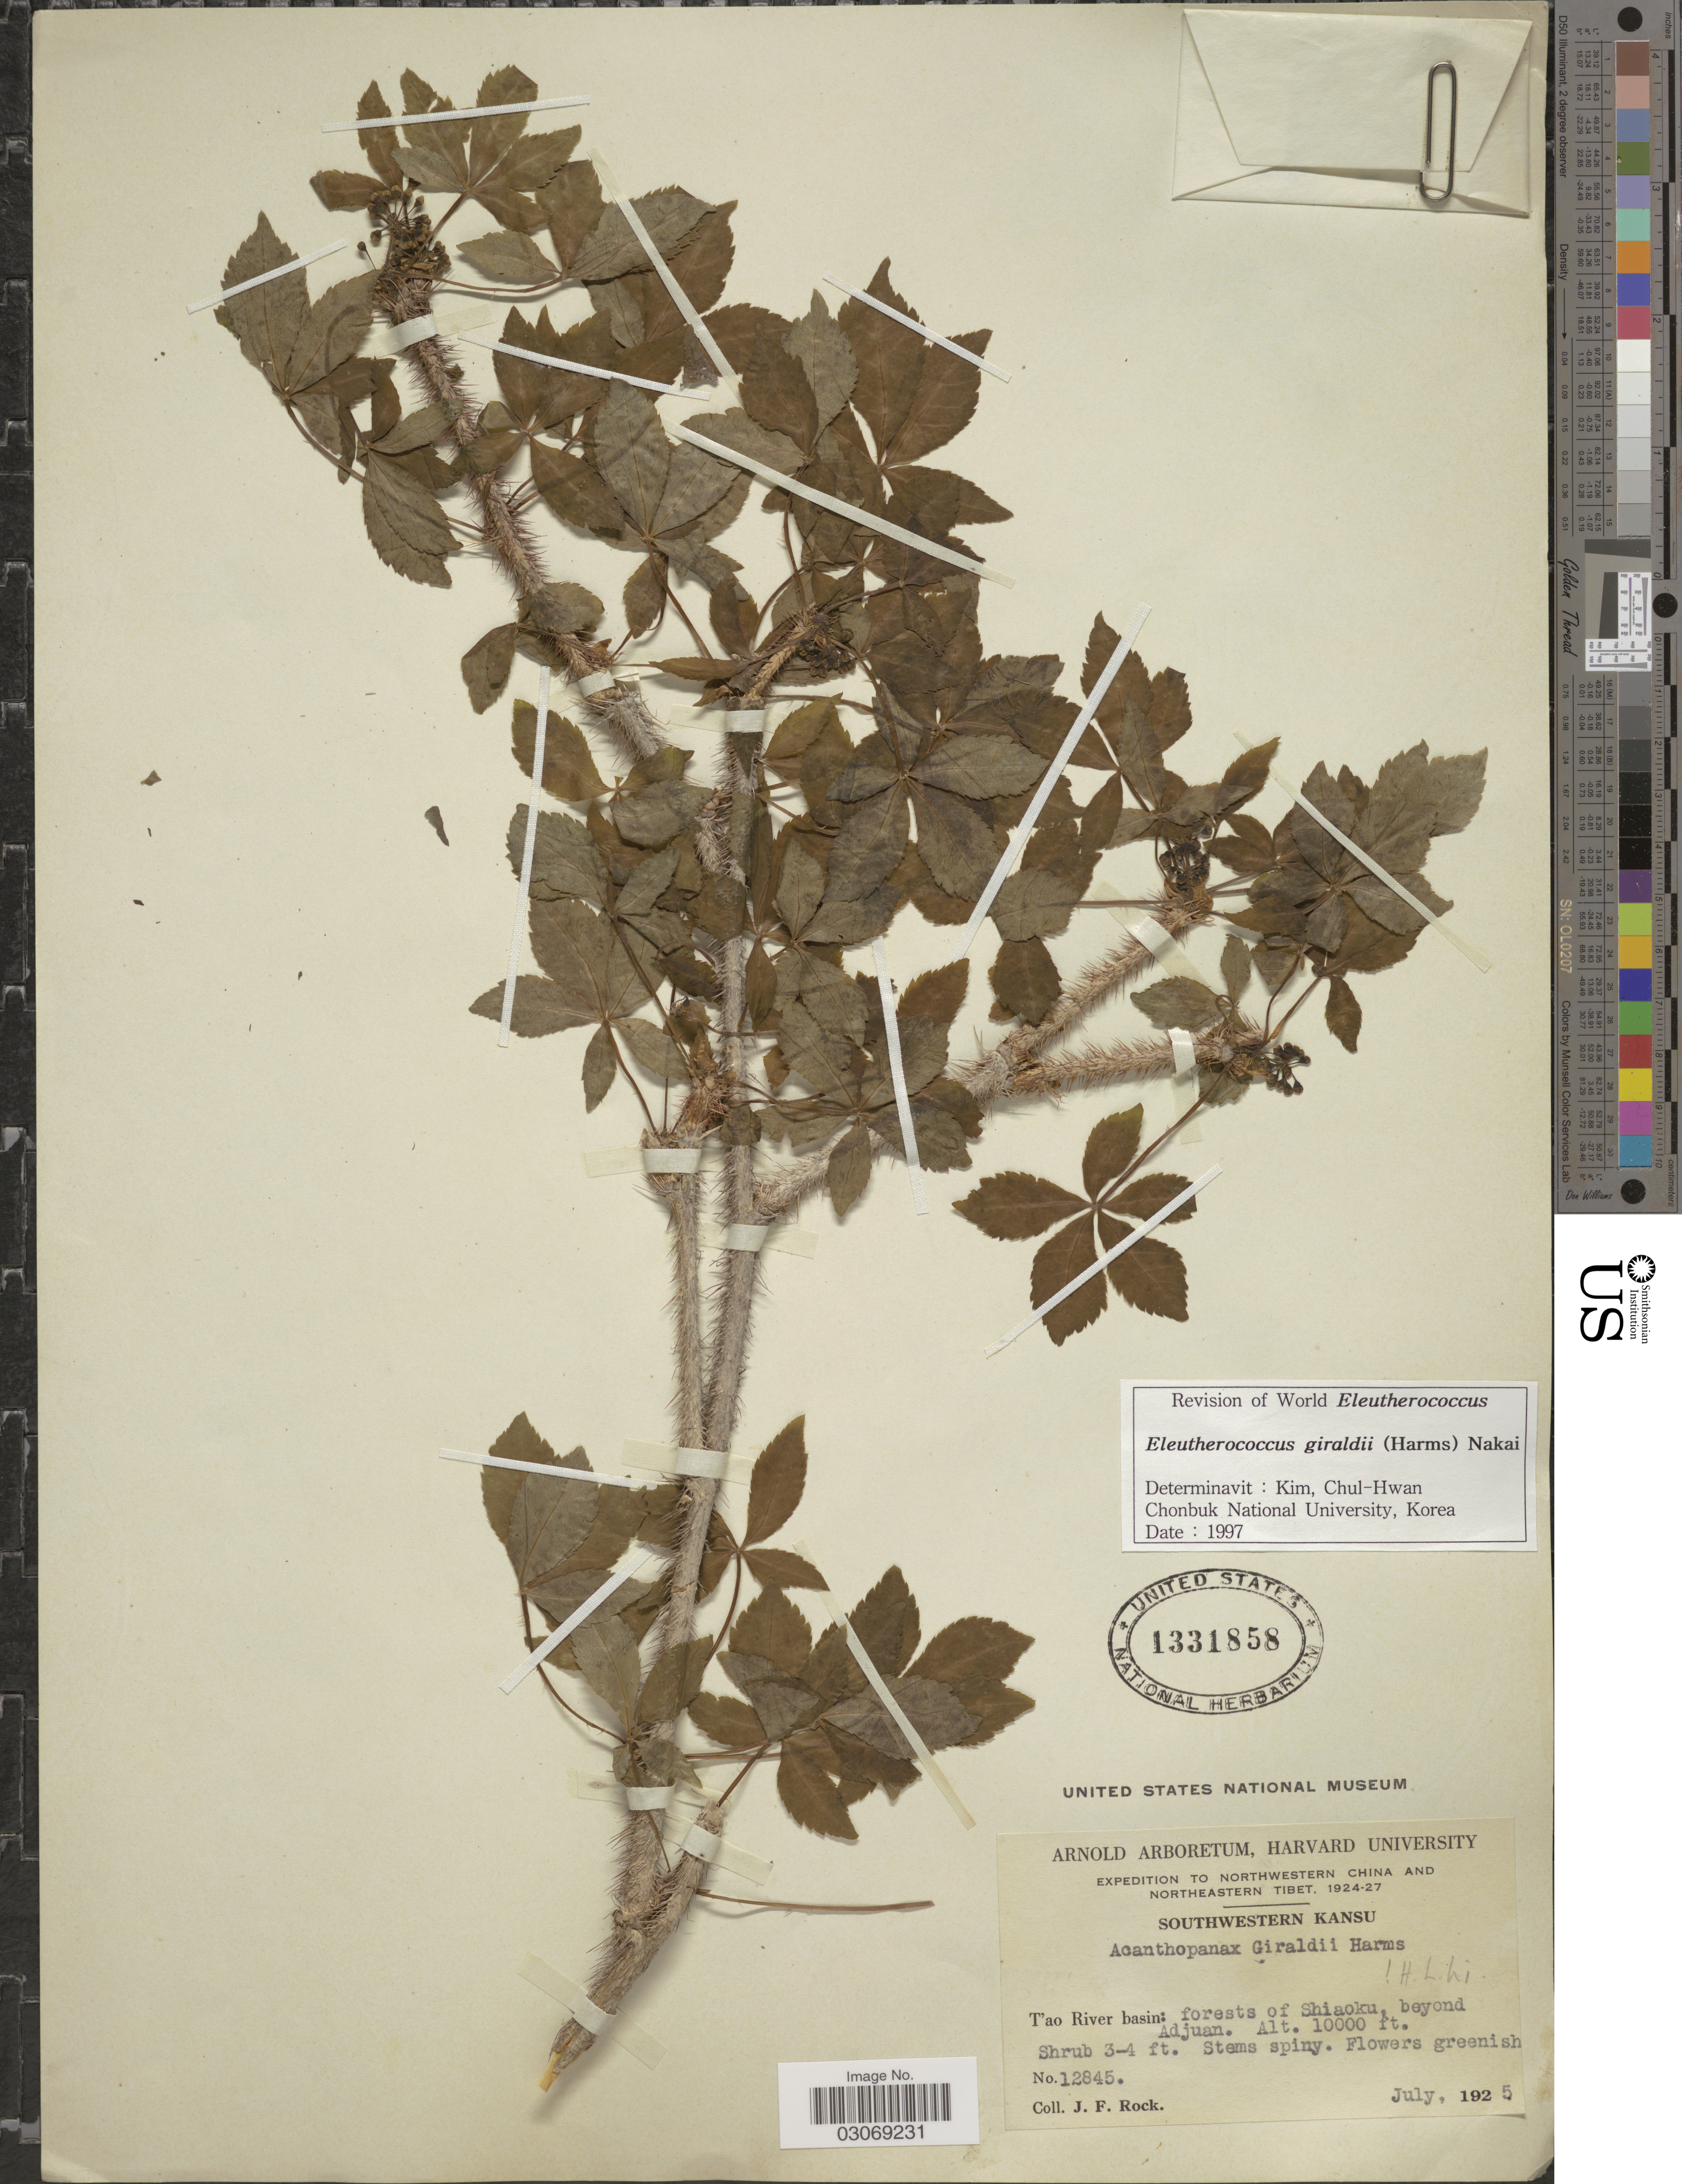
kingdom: Plantae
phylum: Tracheophyta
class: Magnoliopsida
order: Apiales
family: Araliaceae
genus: Eleutherococcus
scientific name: Eleutherococcus giraldii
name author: (Harms) Nakai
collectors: J. Rock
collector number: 12845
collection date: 1925-07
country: China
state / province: Gansu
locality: Northwestern China and Northeastern Tibet. Southwestern Kansu. T'ao River basin: forests of Shiaoku, beyond Adjuan.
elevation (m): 3048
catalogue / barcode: US 1331858